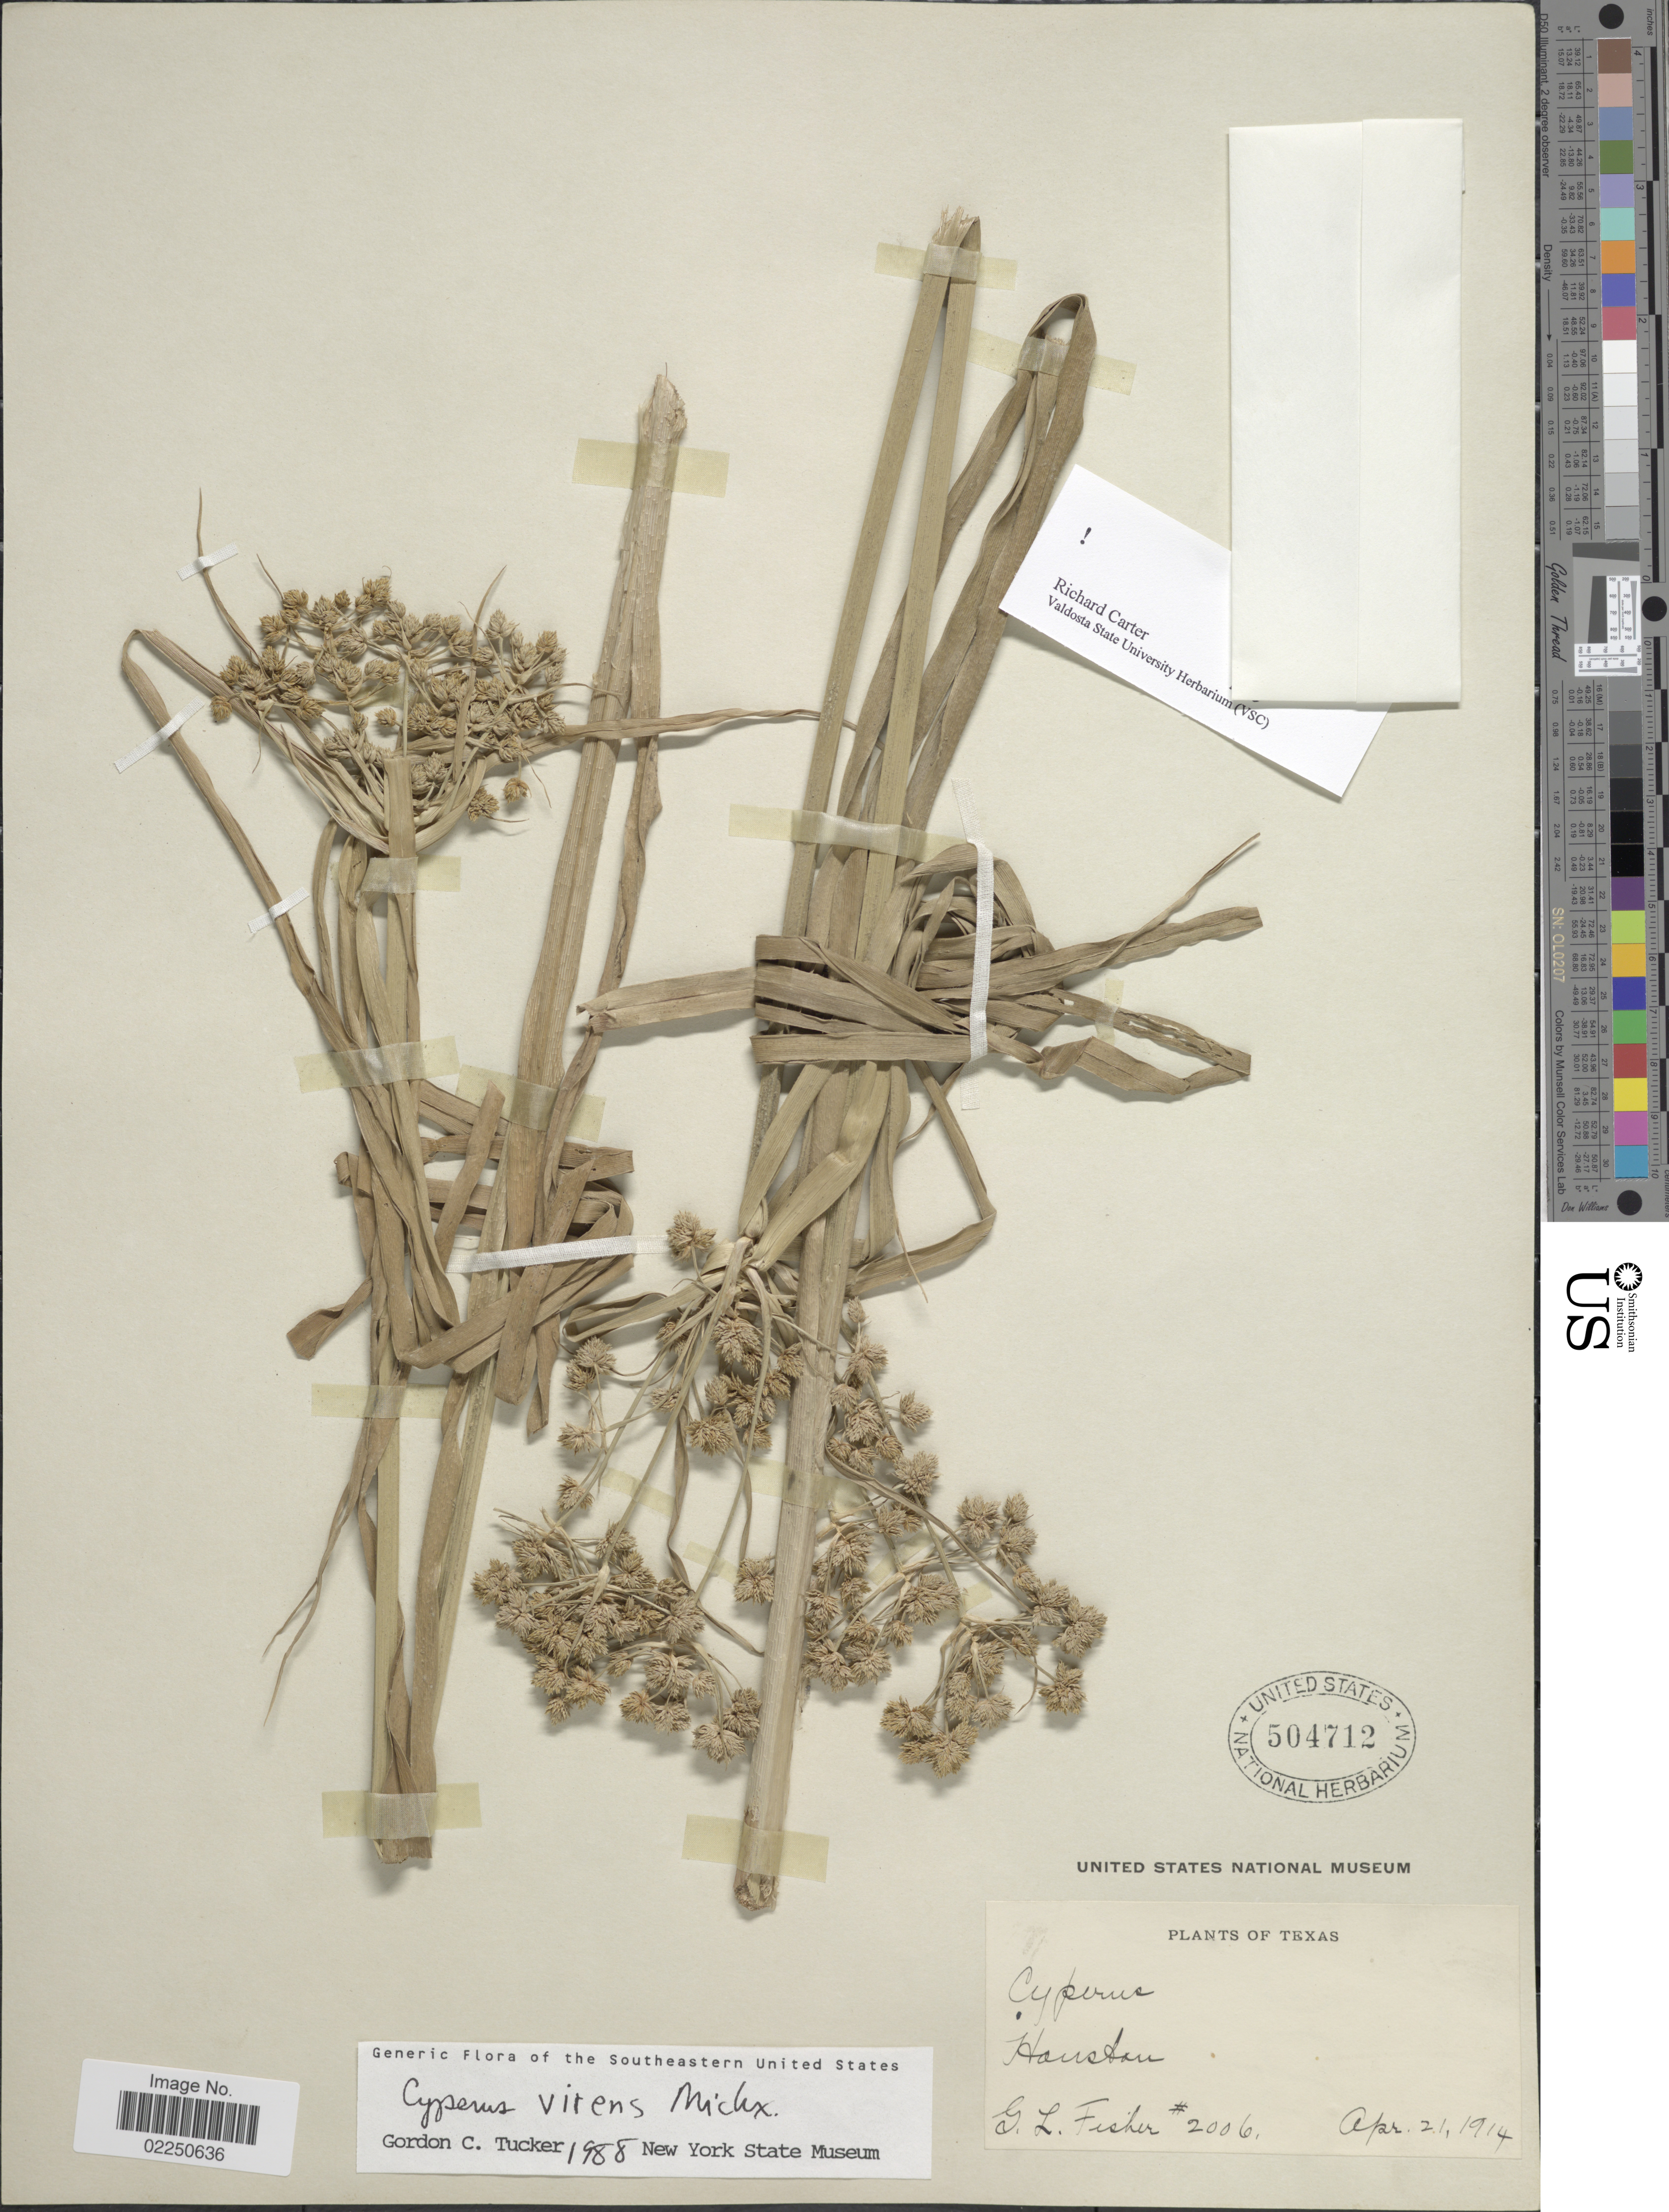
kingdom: Plantae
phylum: Tracheophyta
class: Liliopsida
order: Poales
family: Cyperaceae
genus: Cyperus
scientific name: Cyperus virens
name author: Michx.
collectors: G. L. Fisher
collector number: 2006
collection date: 1914-04-21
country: United States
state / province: Texas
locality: Houston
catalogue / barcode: US 504712